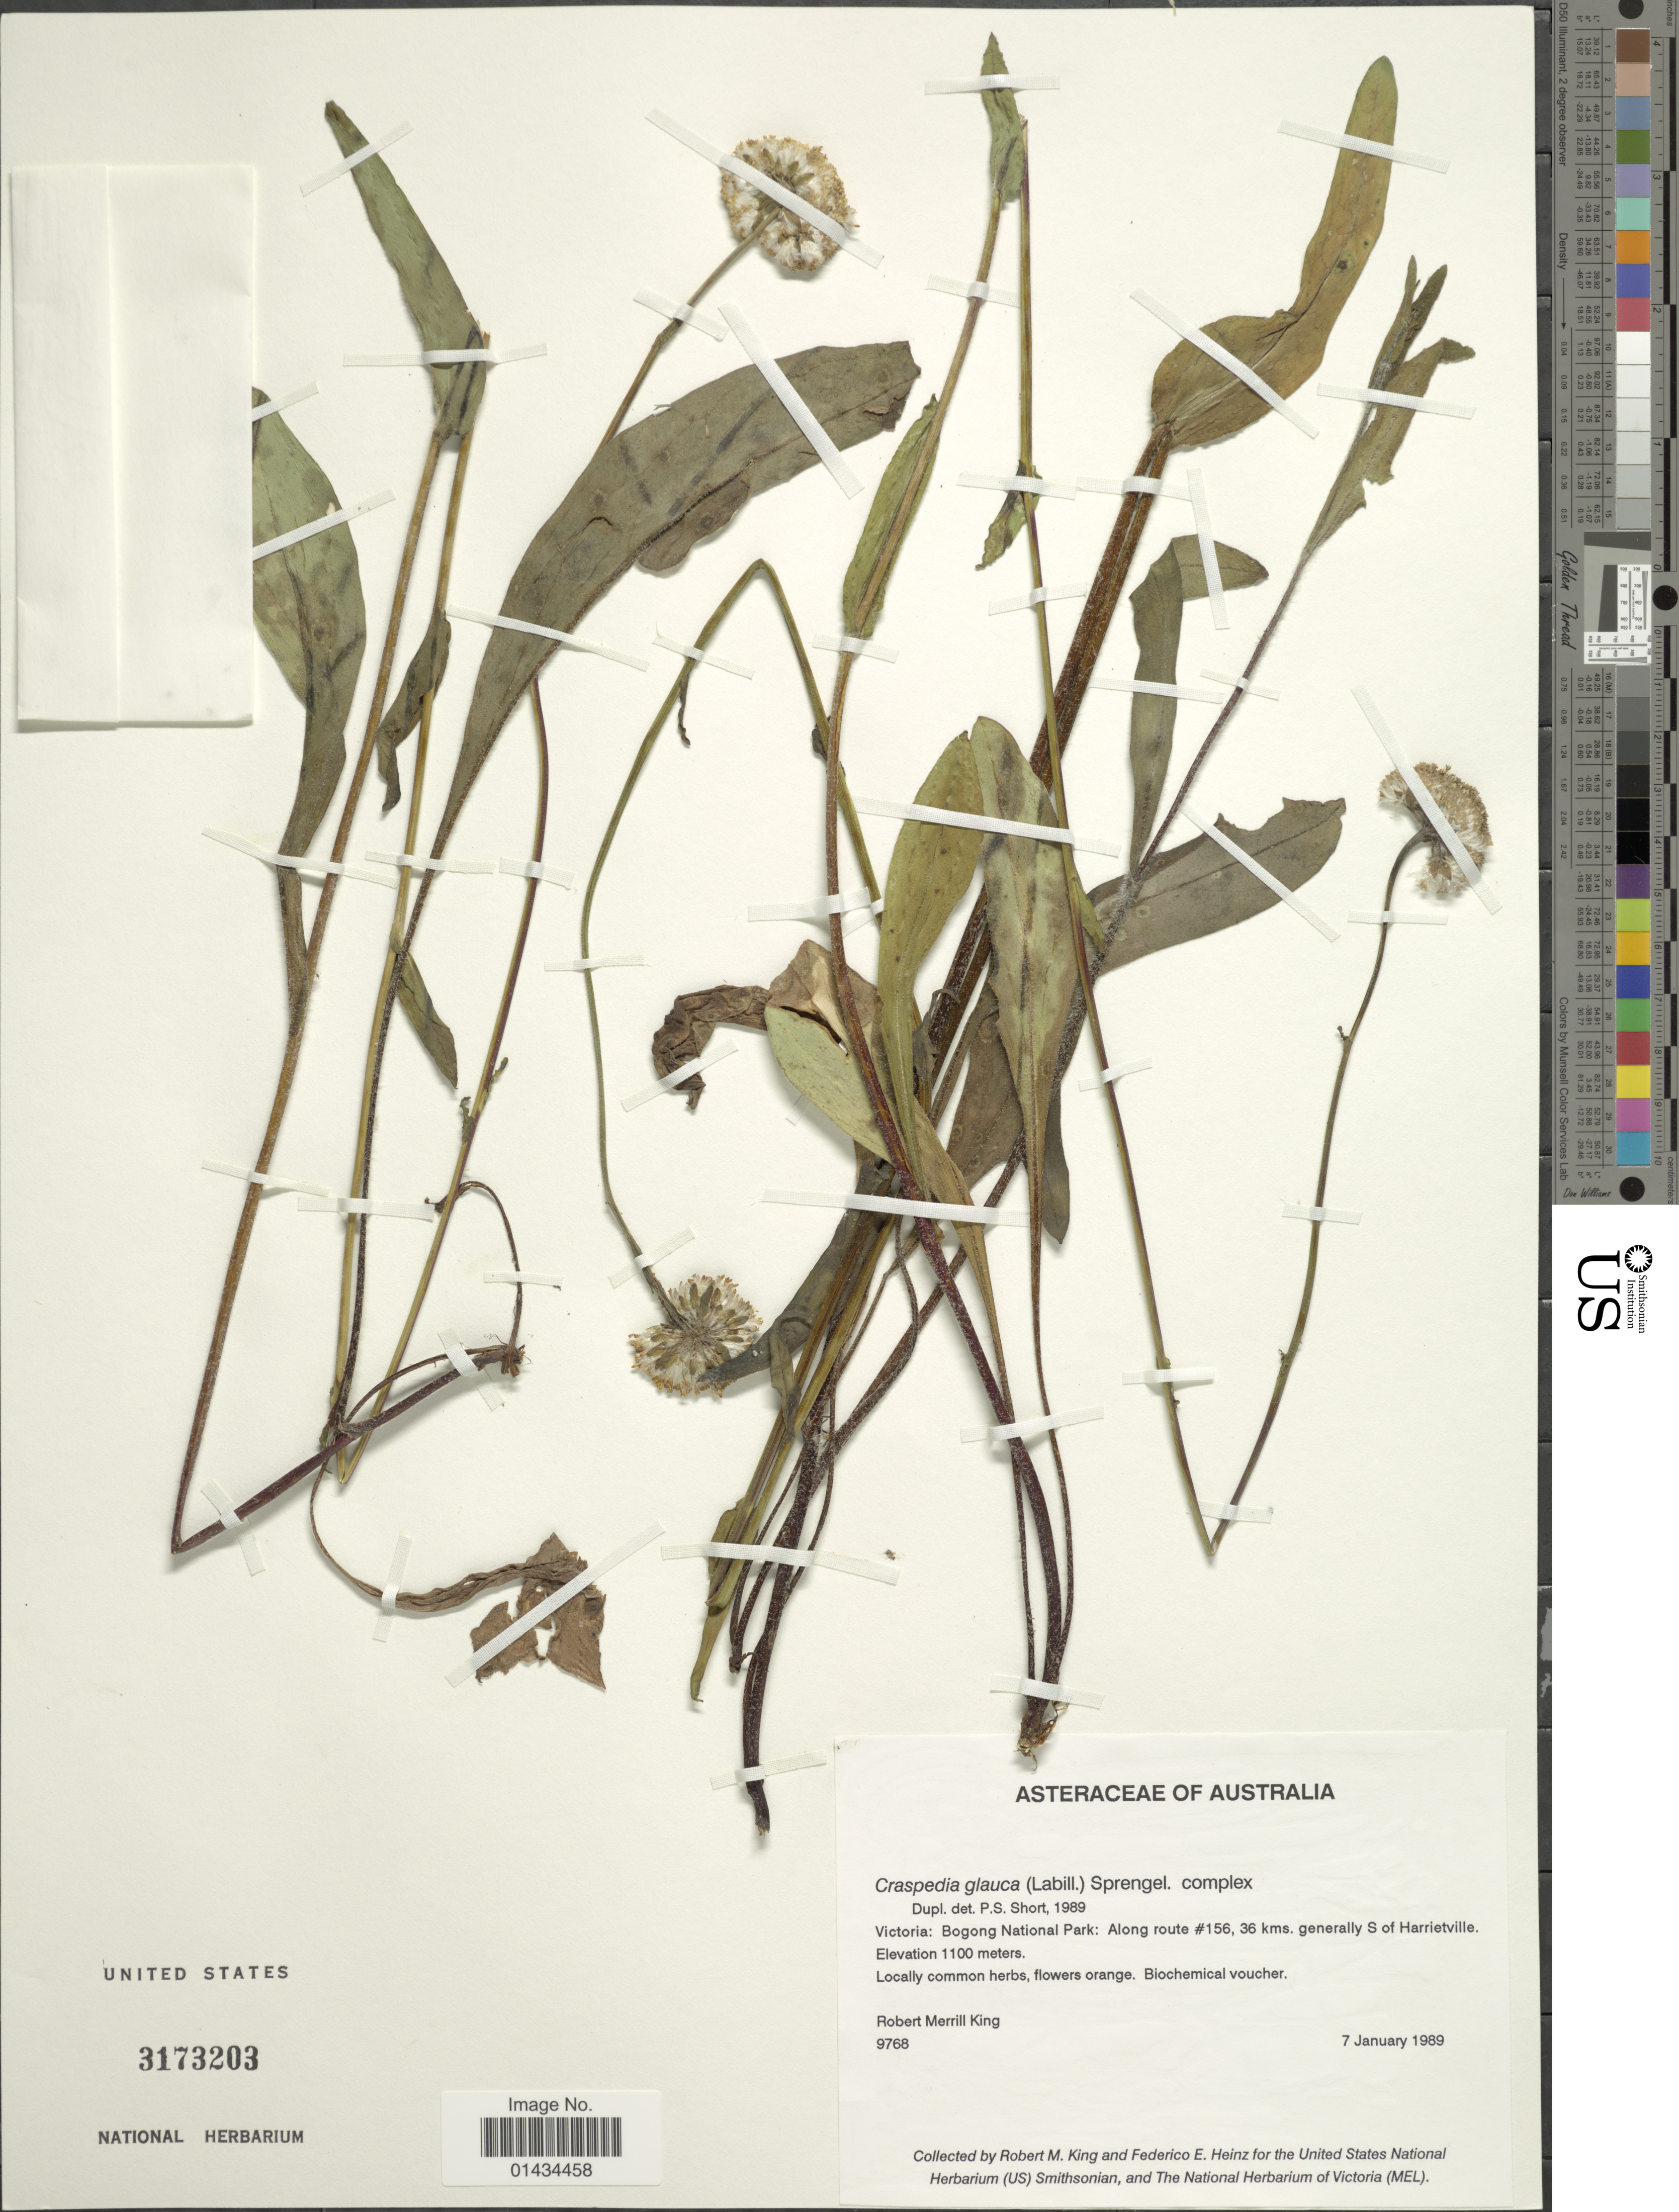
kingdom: Plantae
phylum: Tracheophyta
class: Magnoliopsida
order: Asterales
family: Asteraceae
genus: Craspedia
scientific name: Craspedia sp.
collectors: R. M. King & F. Heinz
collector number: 9768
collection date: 1989-01-07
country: Australia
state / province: Victoria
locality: Victoria: Bogong National Park: along route #156, 36 kms. generally S of Harietville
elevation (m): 1100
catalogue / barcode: US 3173203